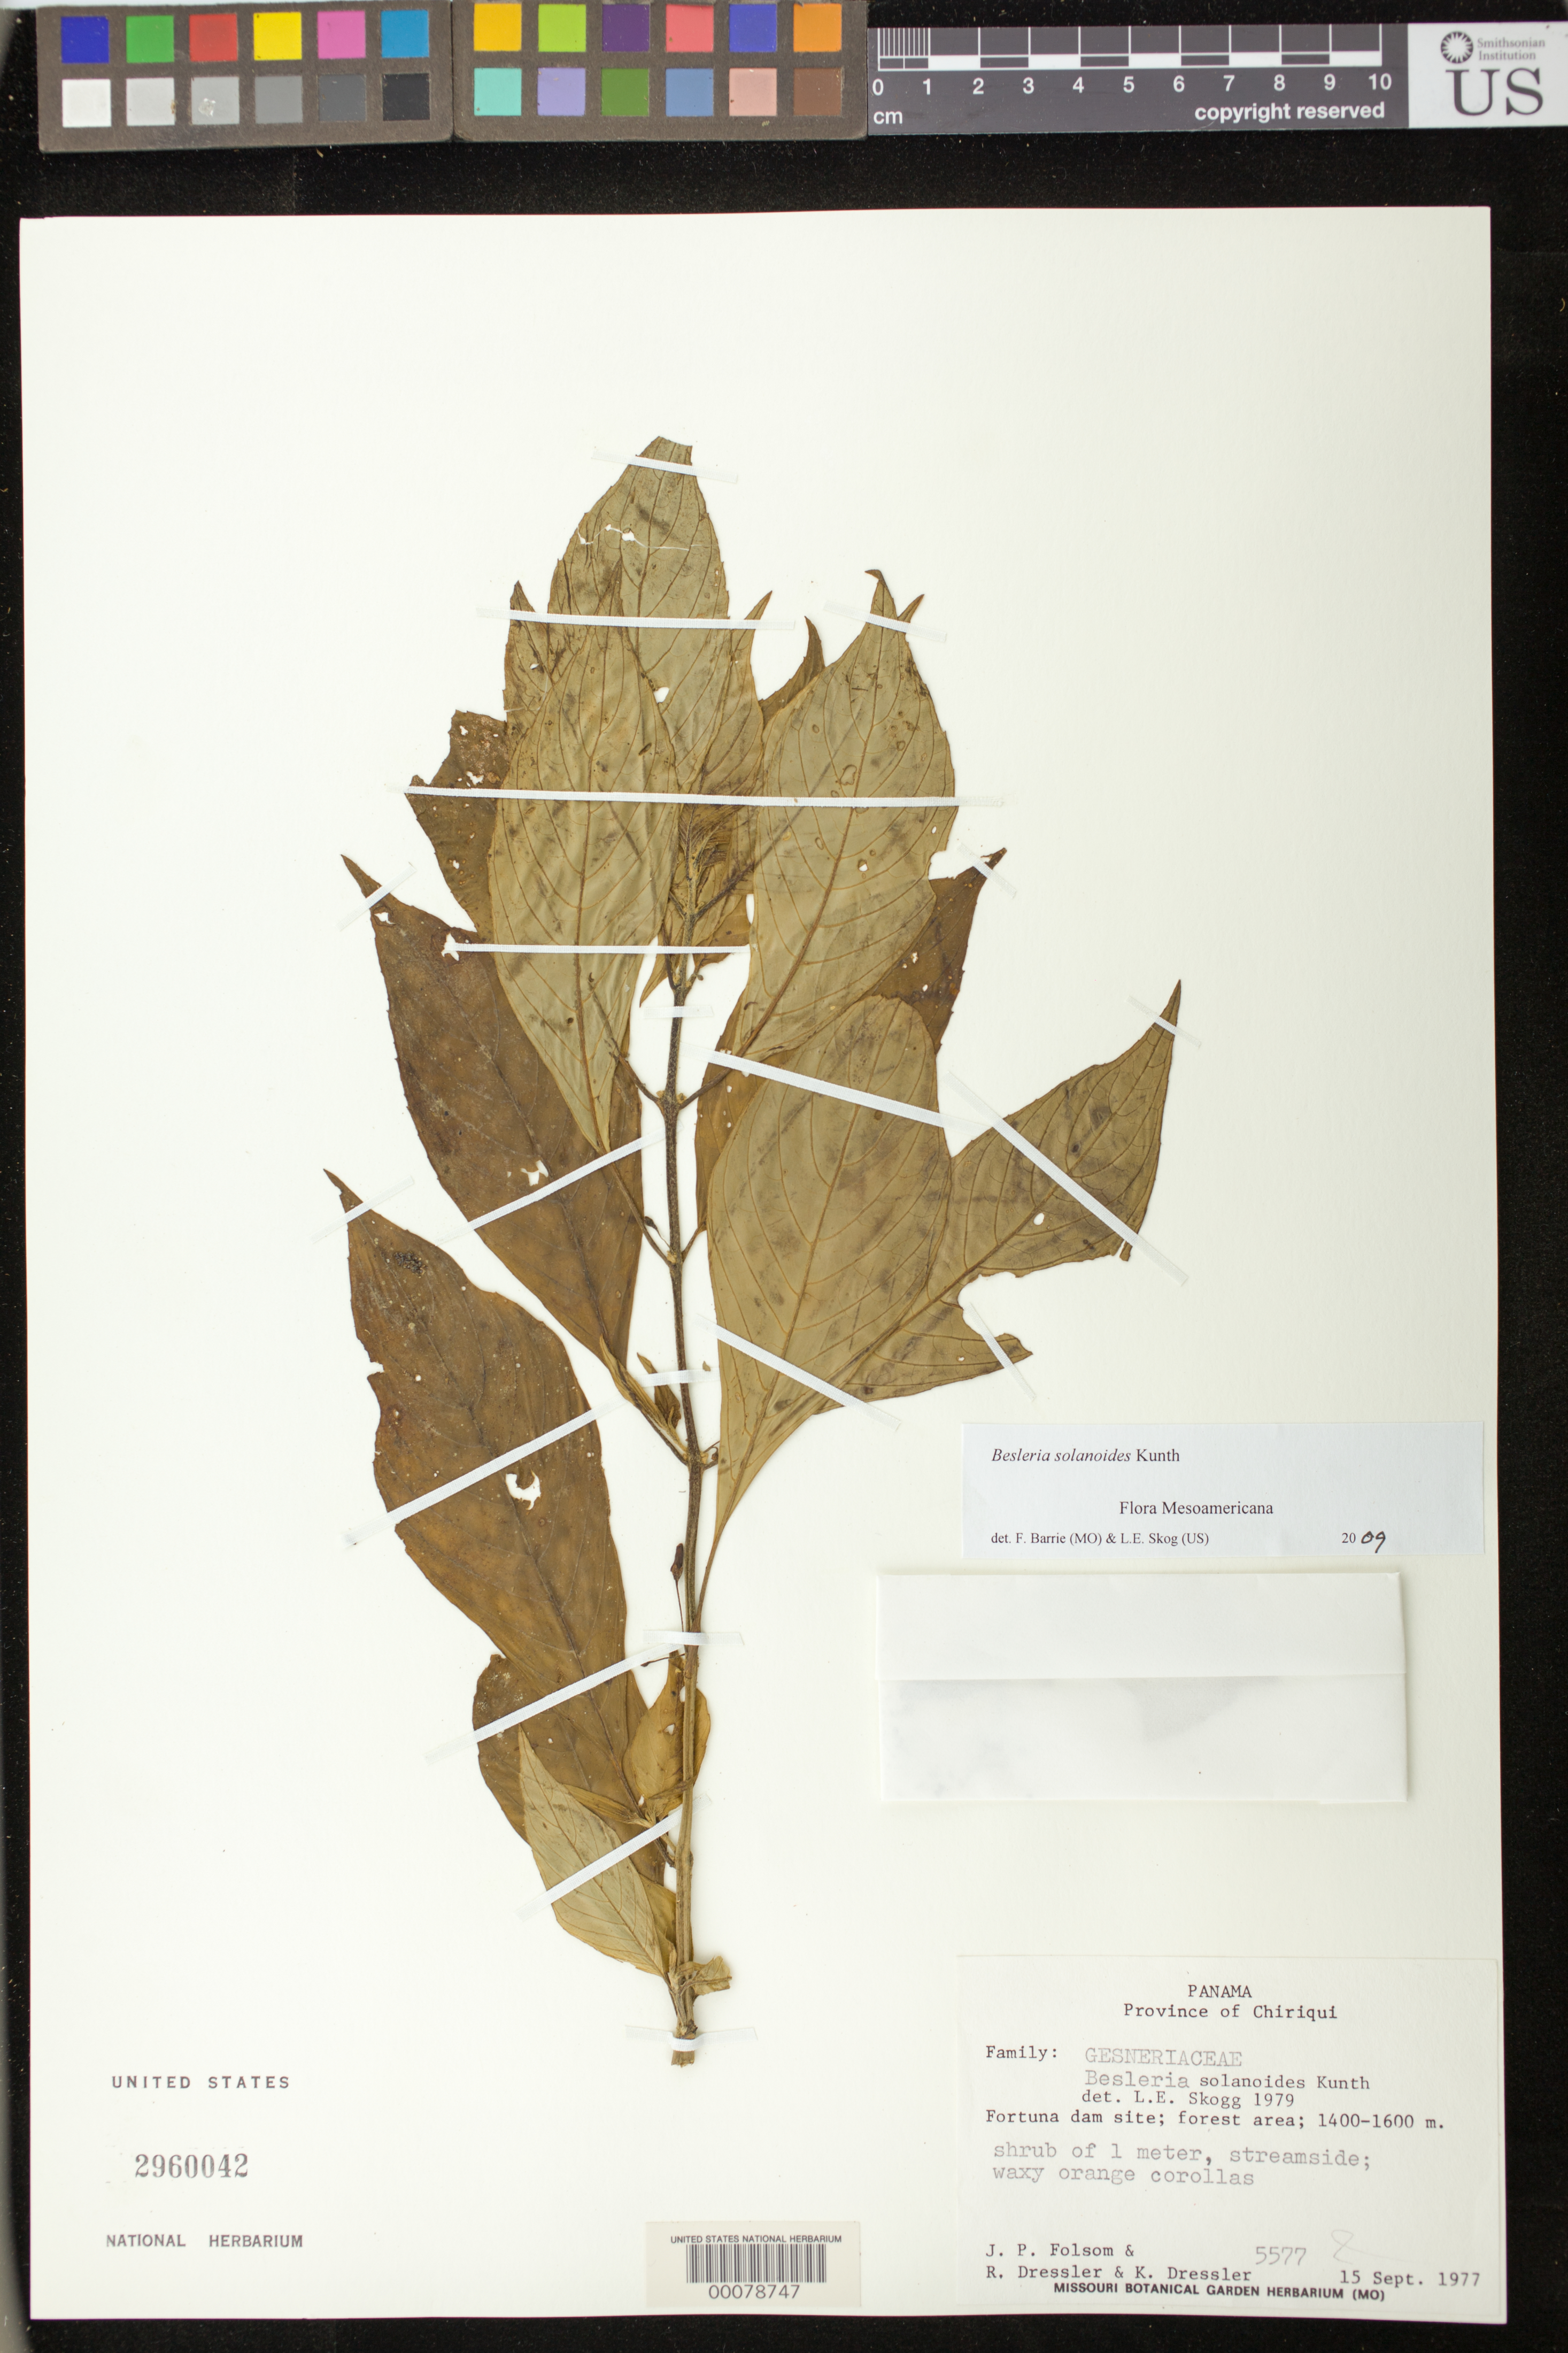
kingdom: Plantae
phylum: Tracheophyta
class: Magnoliopsida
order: Lamiales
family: Gesneriaceae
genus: Besleria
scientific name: Besleria solanoides var. solanoides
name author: Kunth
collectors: J. P. Folsom, R. Dressler & K. Dressler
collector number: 5577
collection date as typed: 15 Sep 1977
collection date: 1977-09-15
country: Panama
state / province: Chiriquí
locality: Fortuna Dam site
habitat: Forest area; streamside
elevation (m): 1400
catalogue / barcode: US 2960042